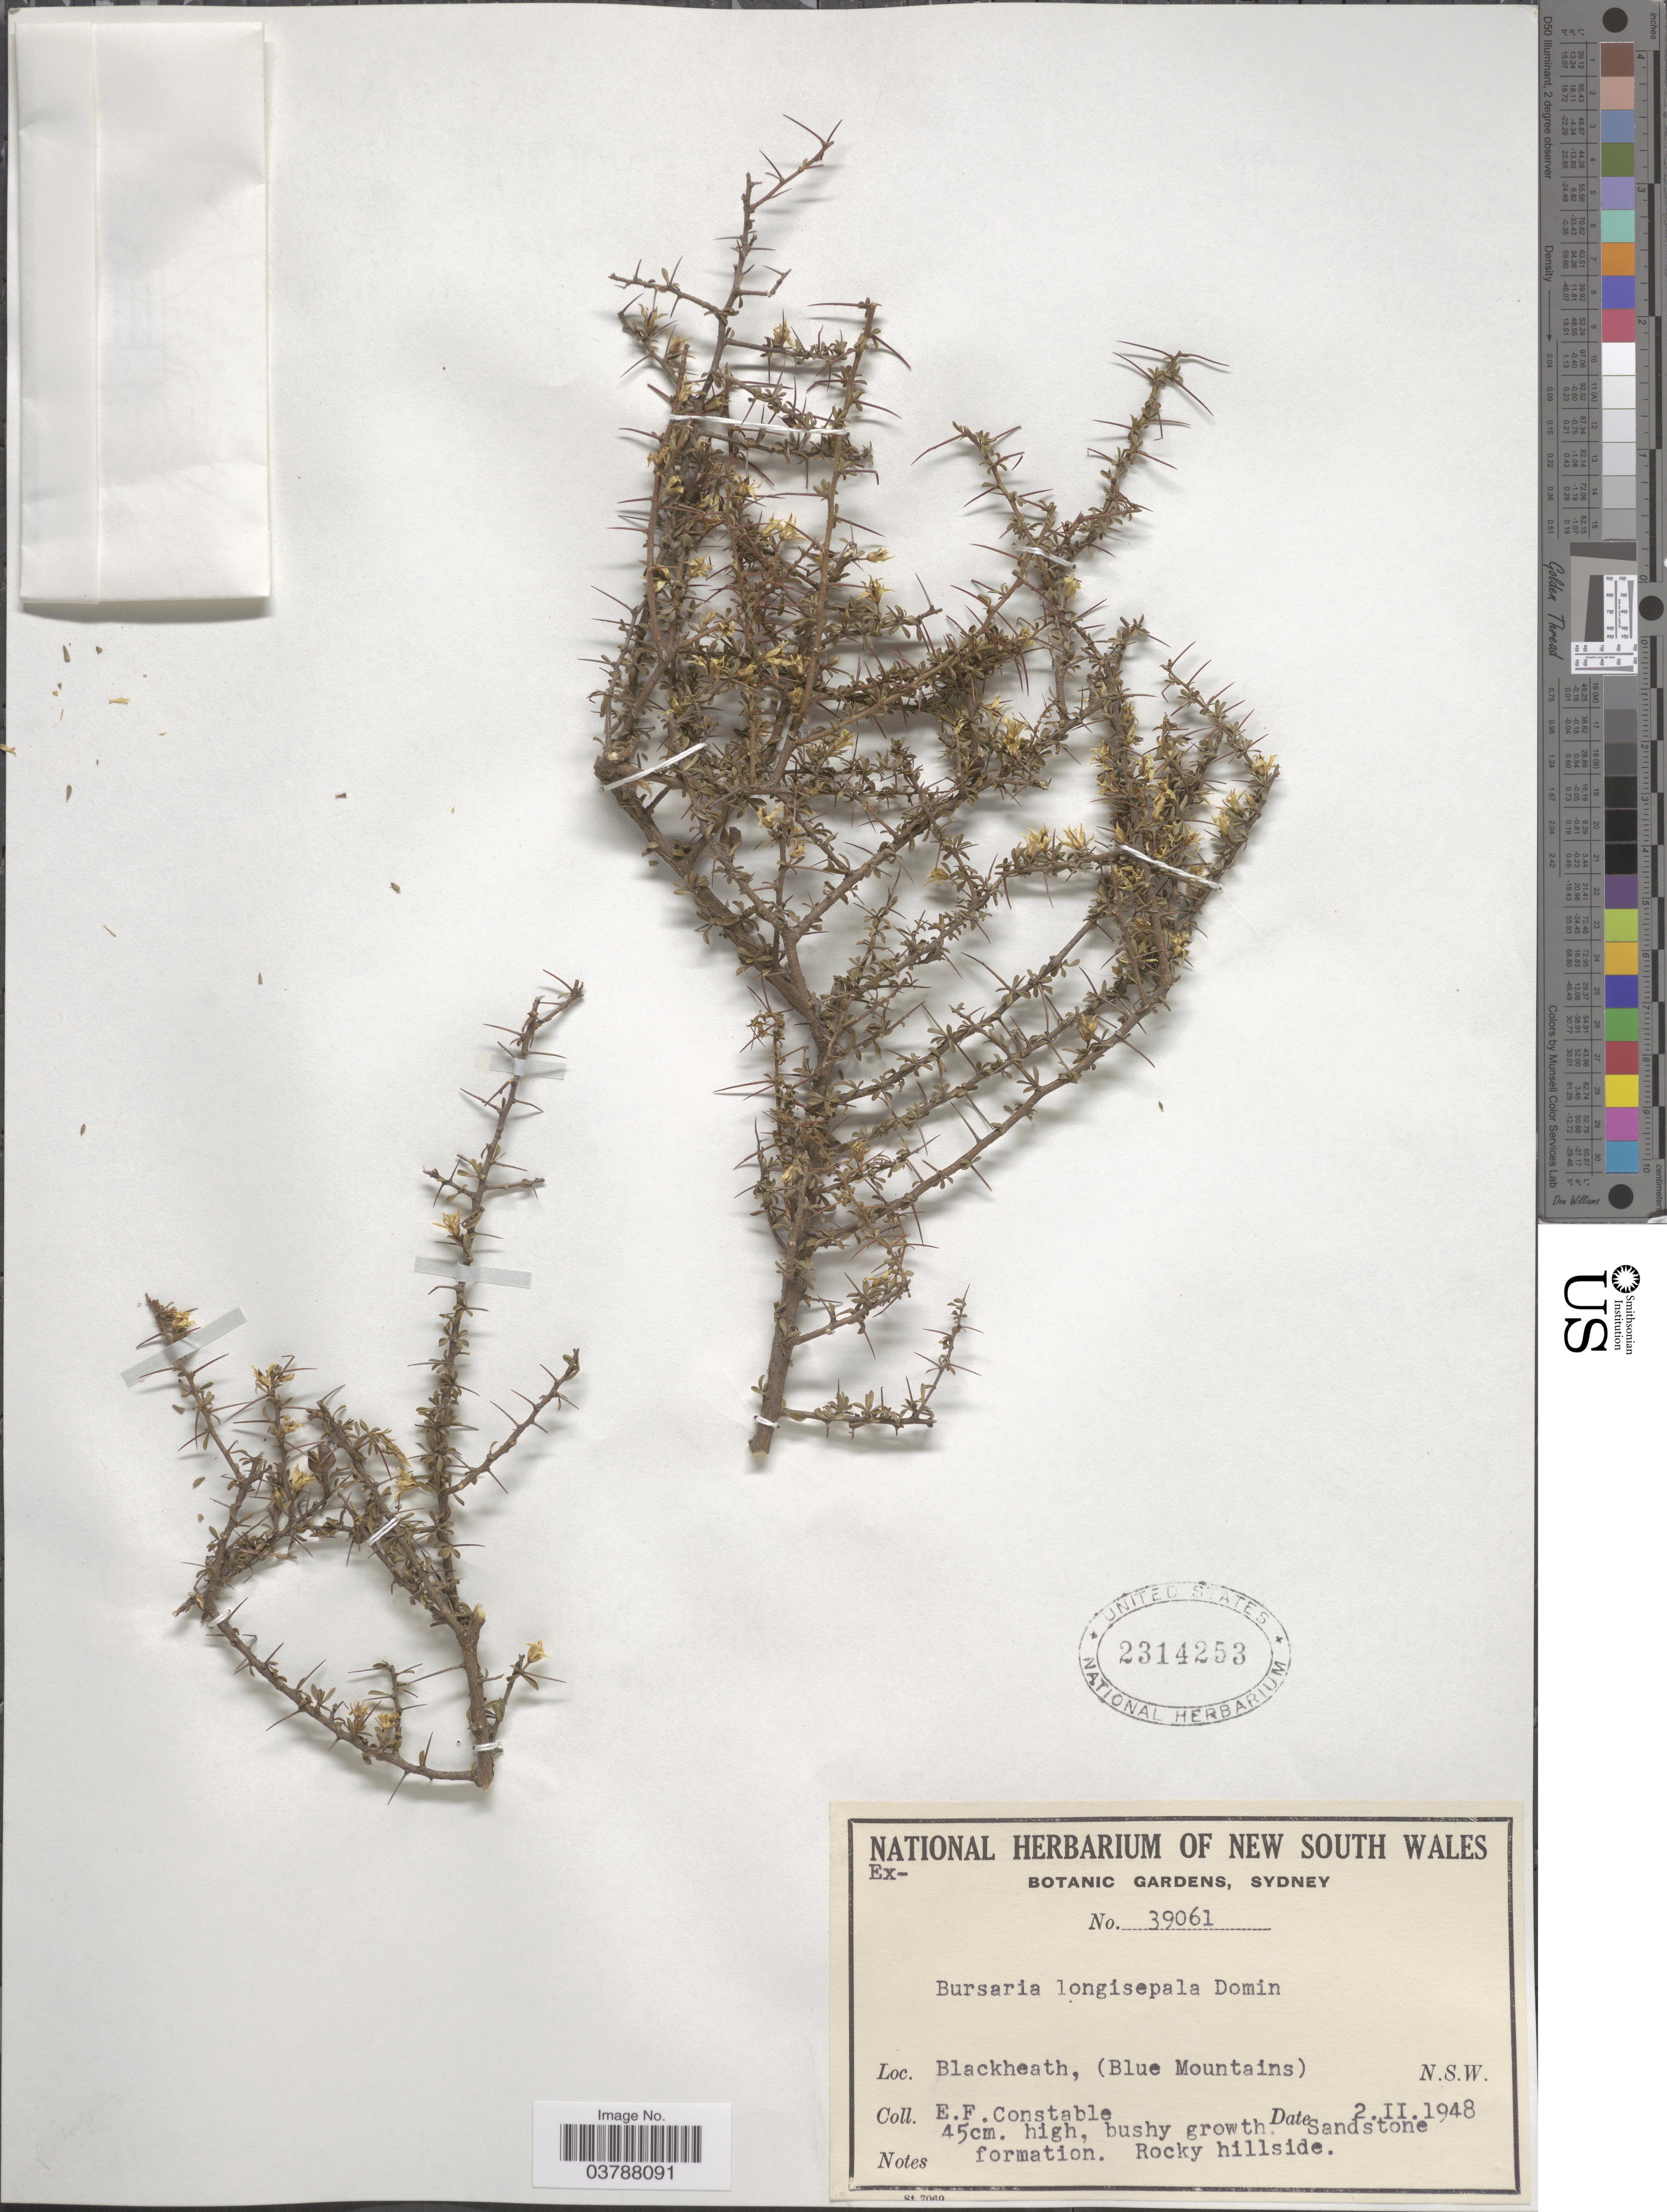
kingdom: Plantae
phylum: Tracheophyta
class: Magnoliopsida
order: Apiales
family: Pittosporaceae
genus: Bursaria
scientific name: Bursaria longisepala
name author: Domin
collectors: E. F. Constable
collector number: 39061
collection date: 1948-02-02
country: Australia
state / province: New South Wales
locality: Blackheath, (Blue Mountains).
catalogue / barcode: US 2314253